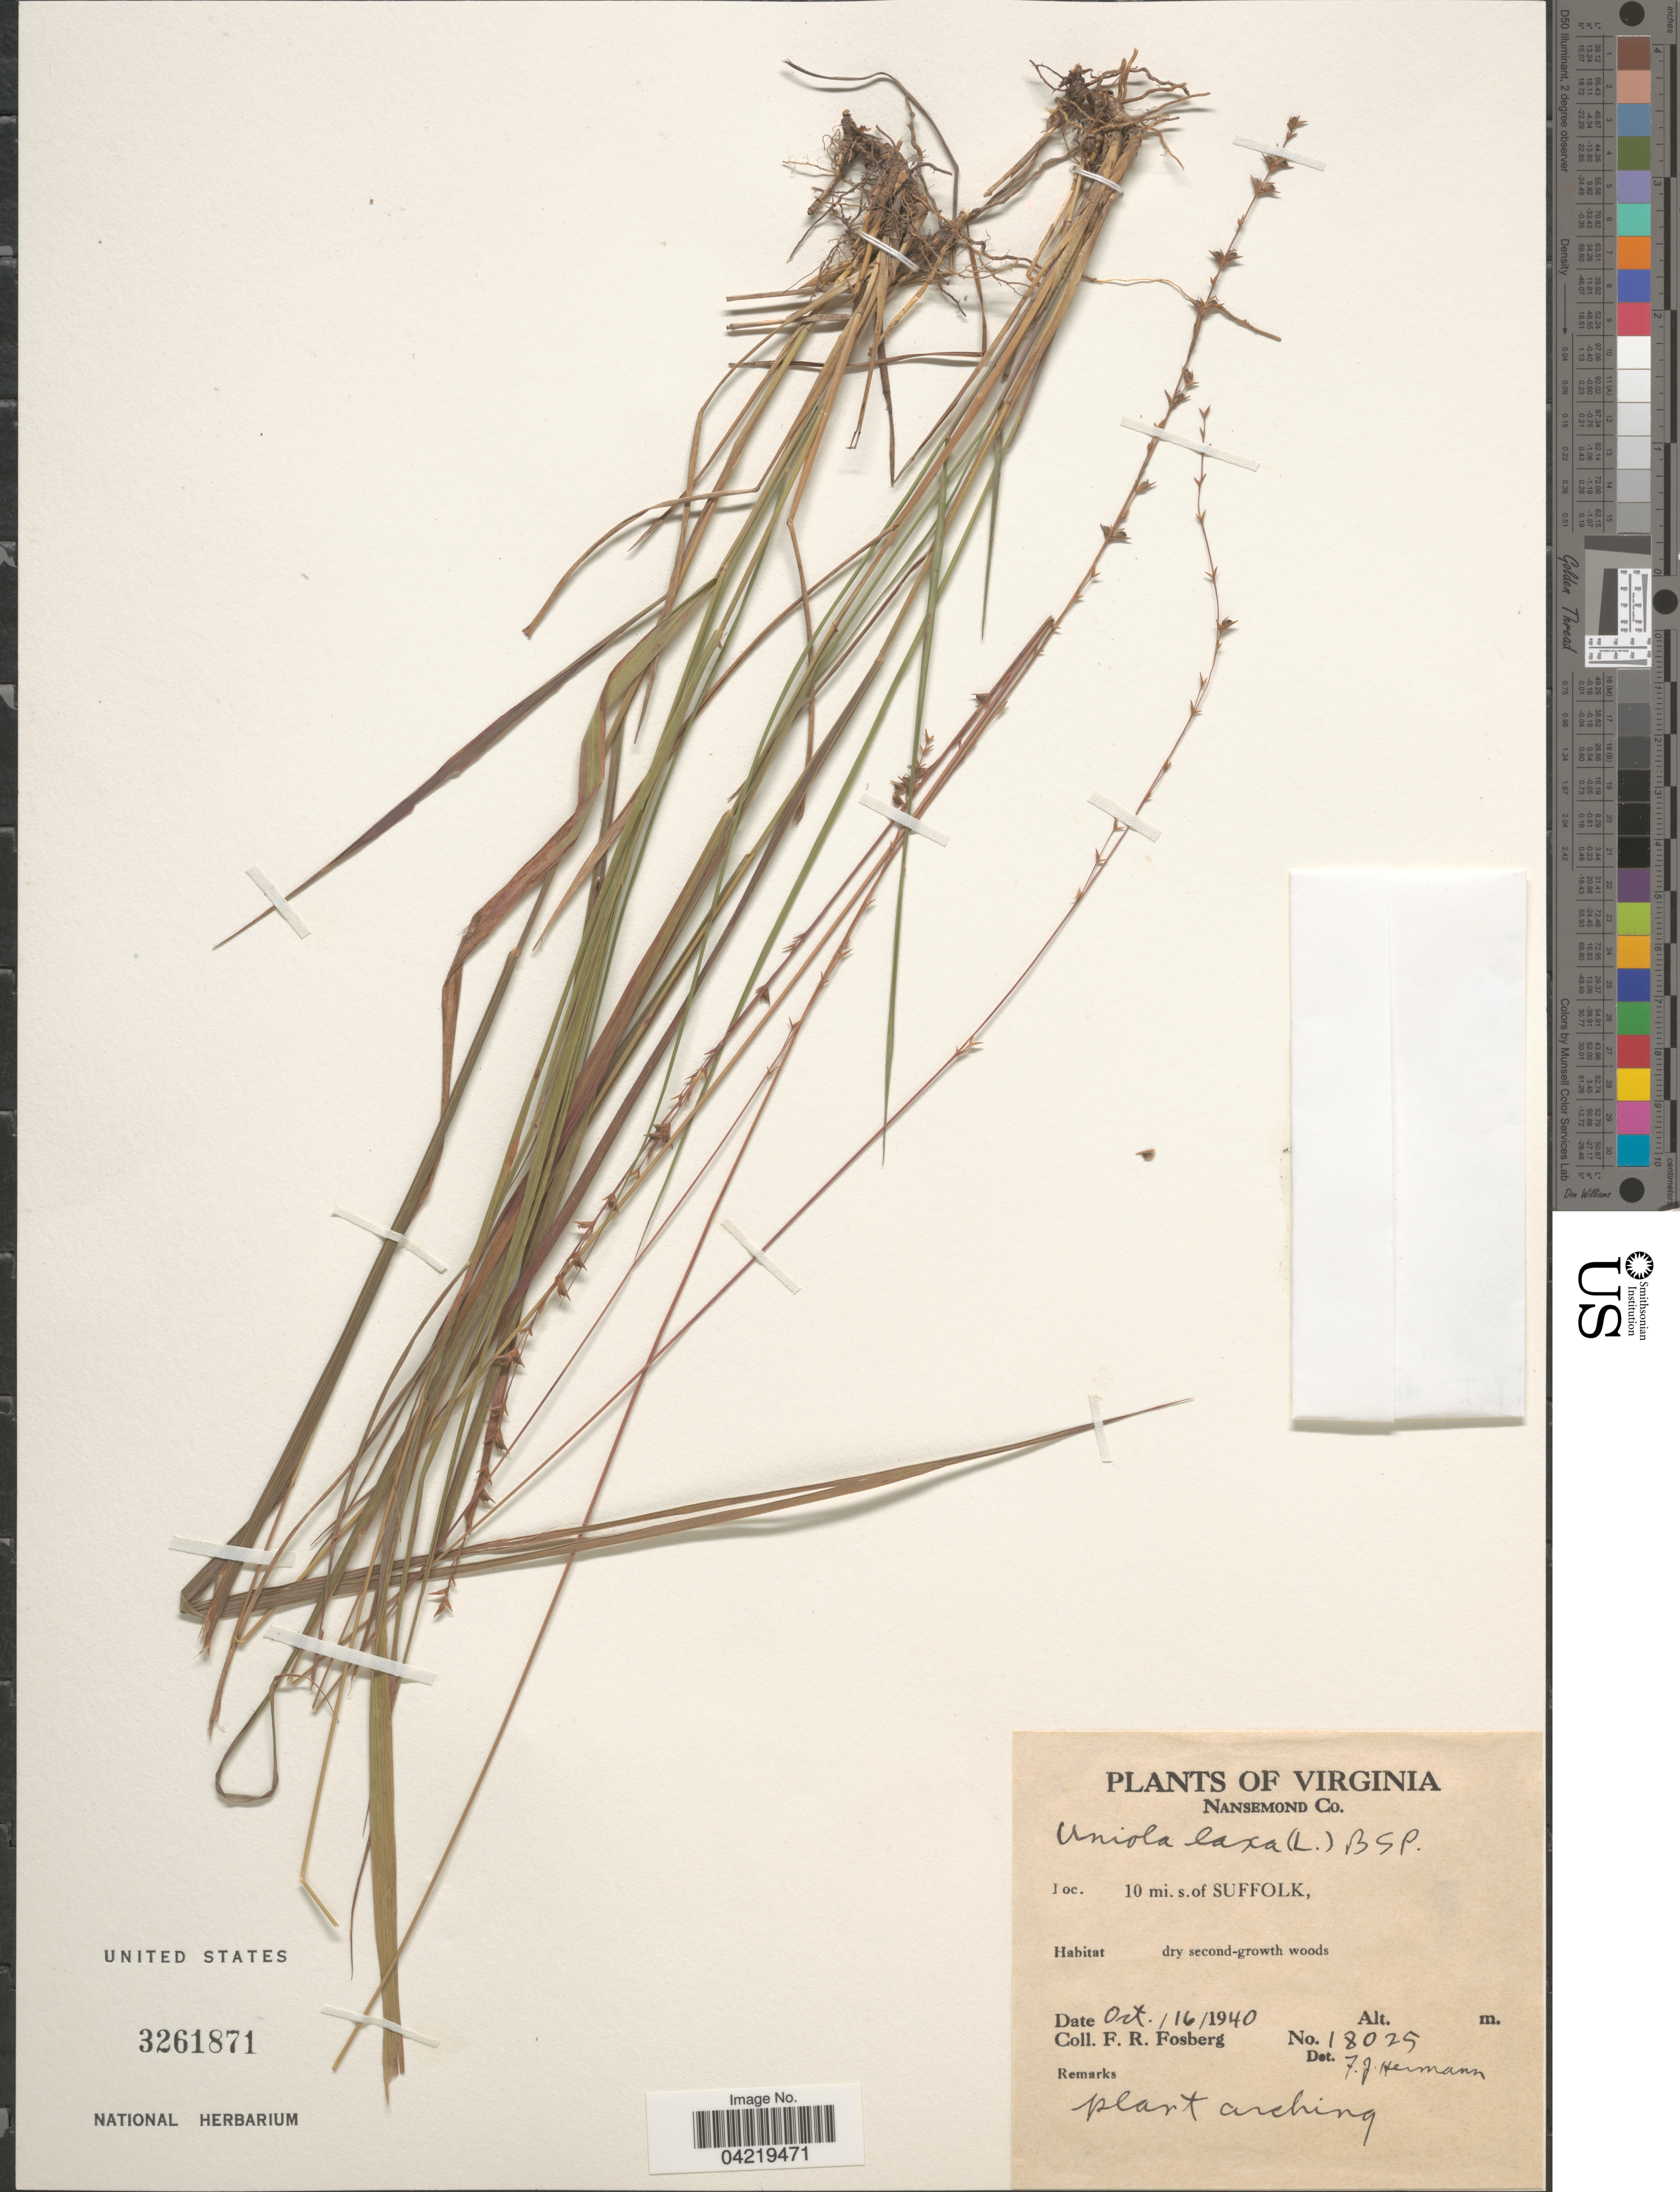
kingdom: Plantae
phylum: Tracheophyta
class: Liliopsida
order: Poales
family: Poaceae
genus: Chasmanthium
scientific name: Chasmanthium laxum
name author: (L.) H.O. Yates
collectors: F. R. Fosberg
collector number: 18025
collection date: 1940-10-16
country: United States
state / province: Virginia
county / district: City of Suffolk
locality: Nansemond Co. 10 mi. s. of Suffolk.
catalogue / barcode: US 3261871